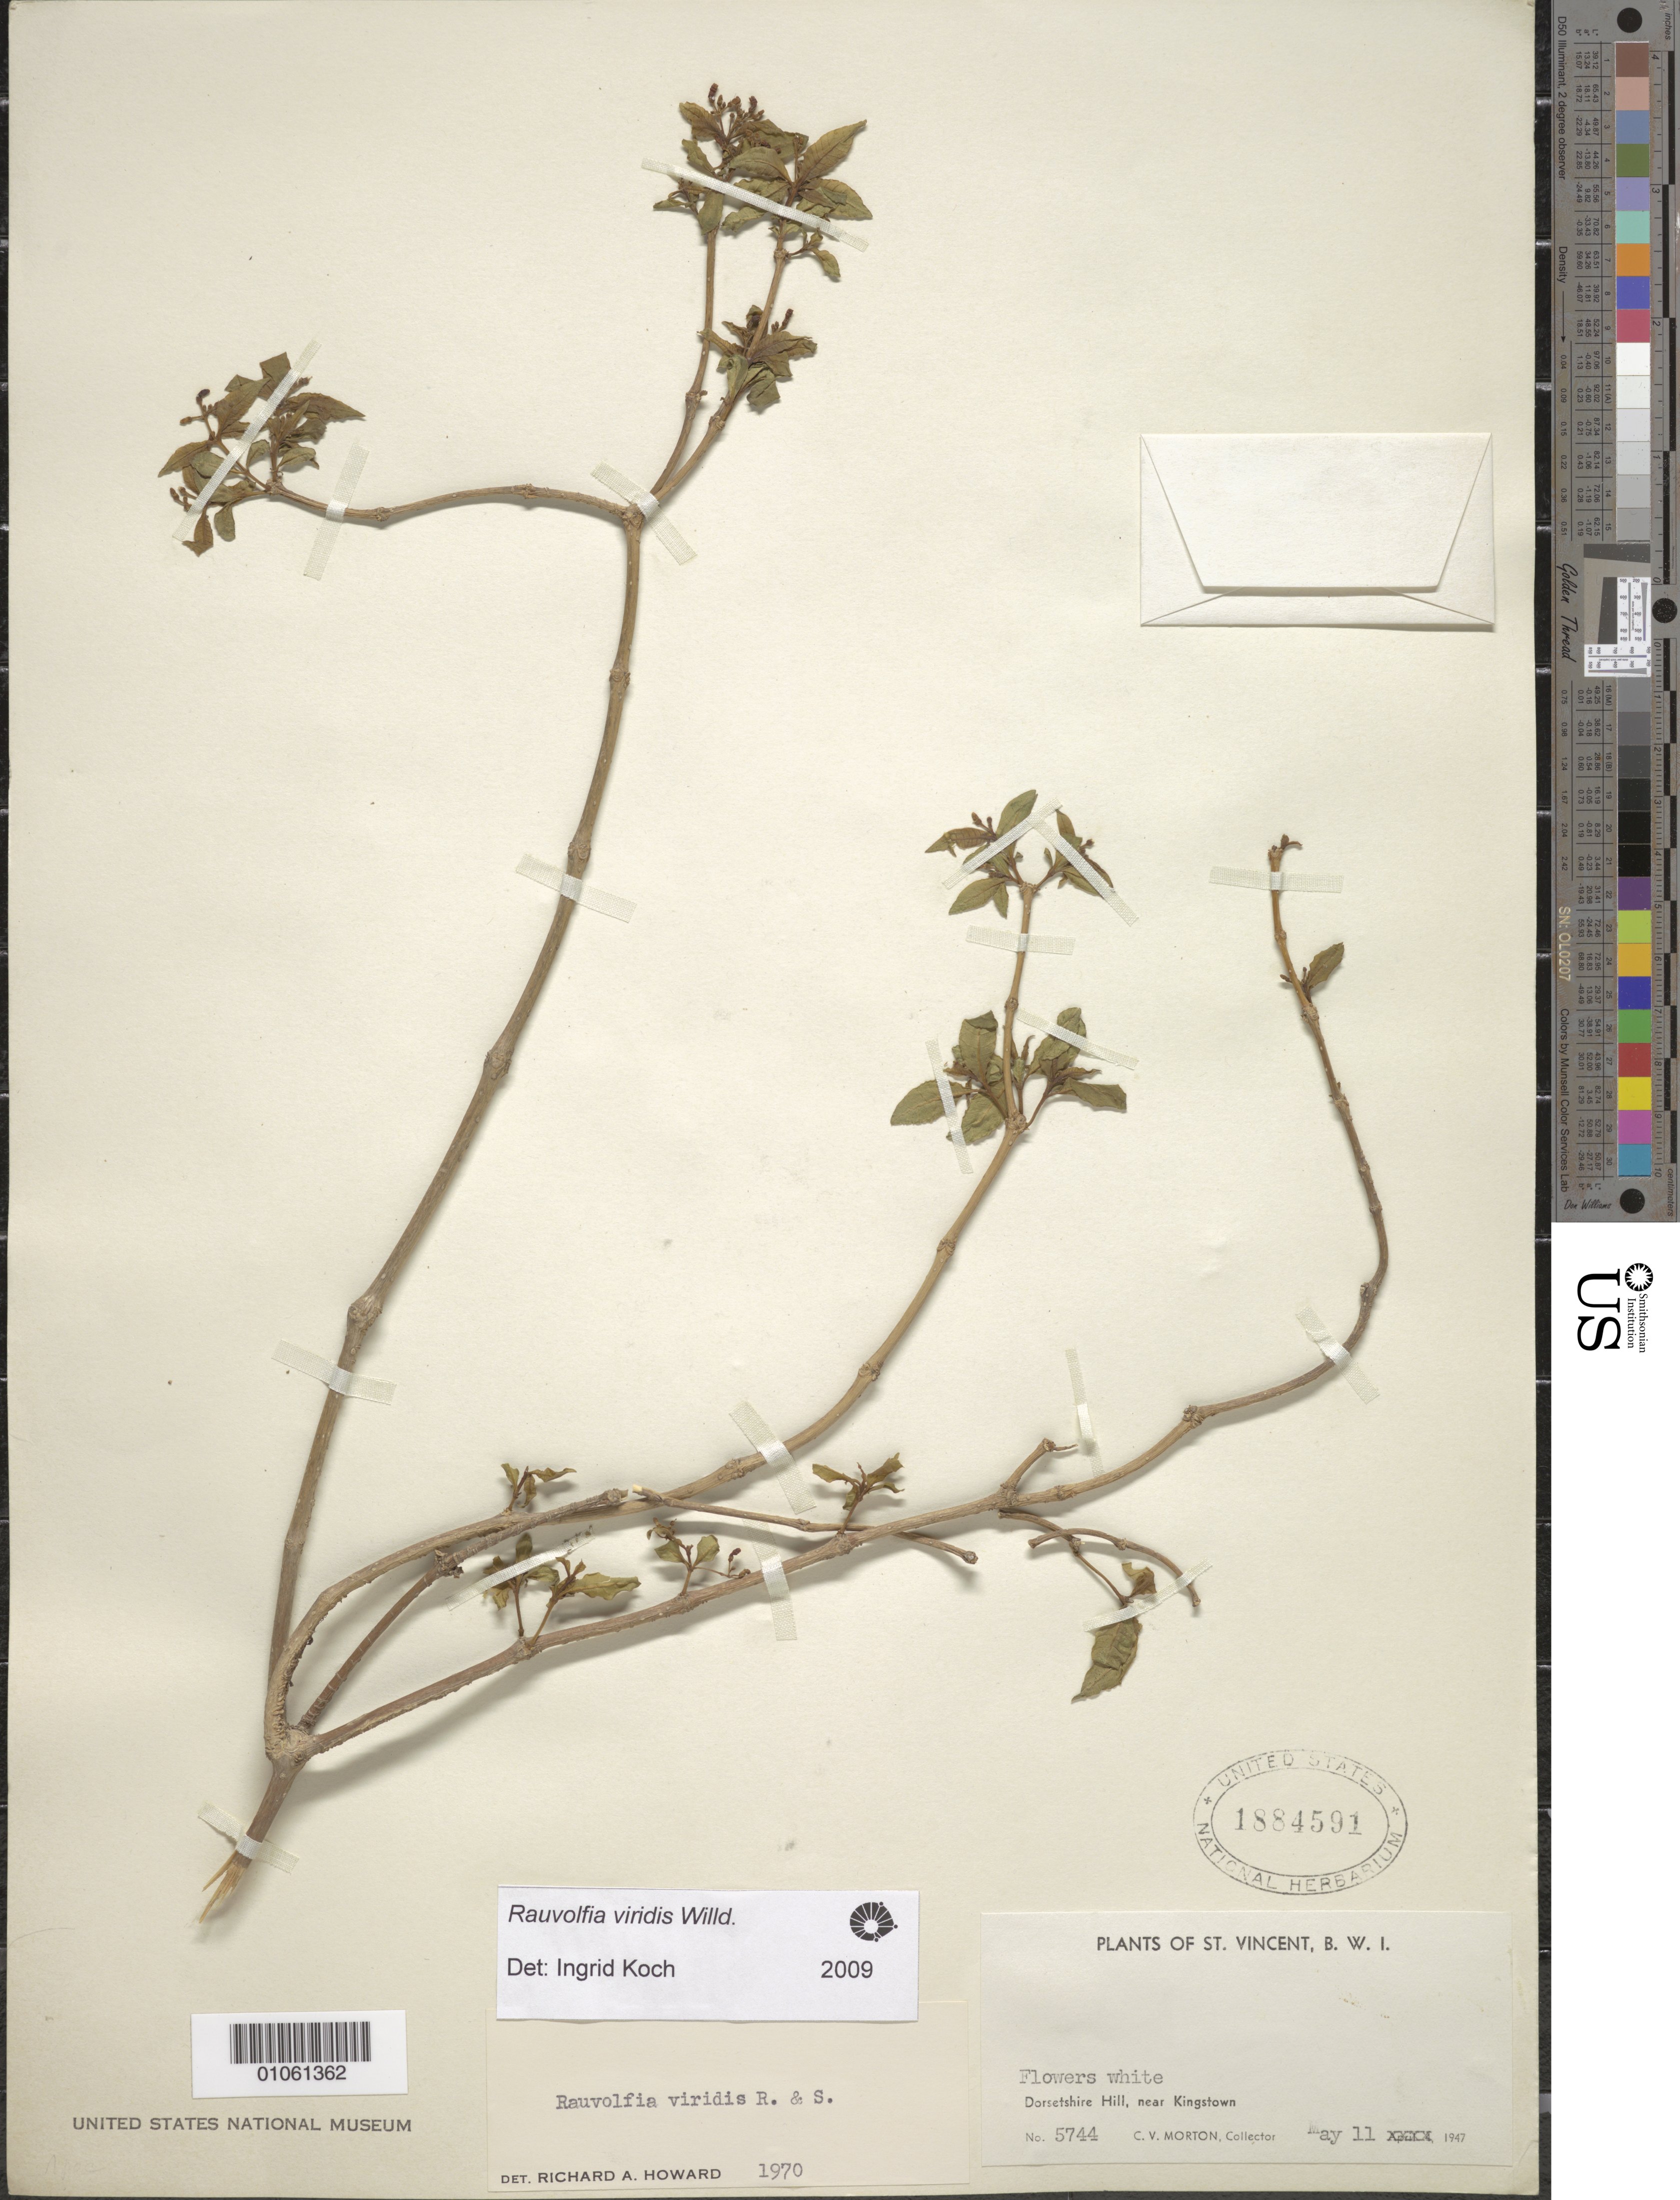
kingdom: Plantae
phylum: Tracheophyta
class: Magnoliopsida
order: Gentianales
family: Apocynaceae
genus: Rauvolfia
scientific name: Rauvolfia viridis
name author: Willd. ex Roem. & Schult.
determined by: Koch, I.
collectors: C. V. Morton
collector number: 5744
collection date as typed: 11 May 1947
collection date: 1947-05-11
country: St. Vincent - Grenadines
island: St. Vincent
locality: Dorsetshire Hill, near Kingstown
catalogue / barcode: US 1884591